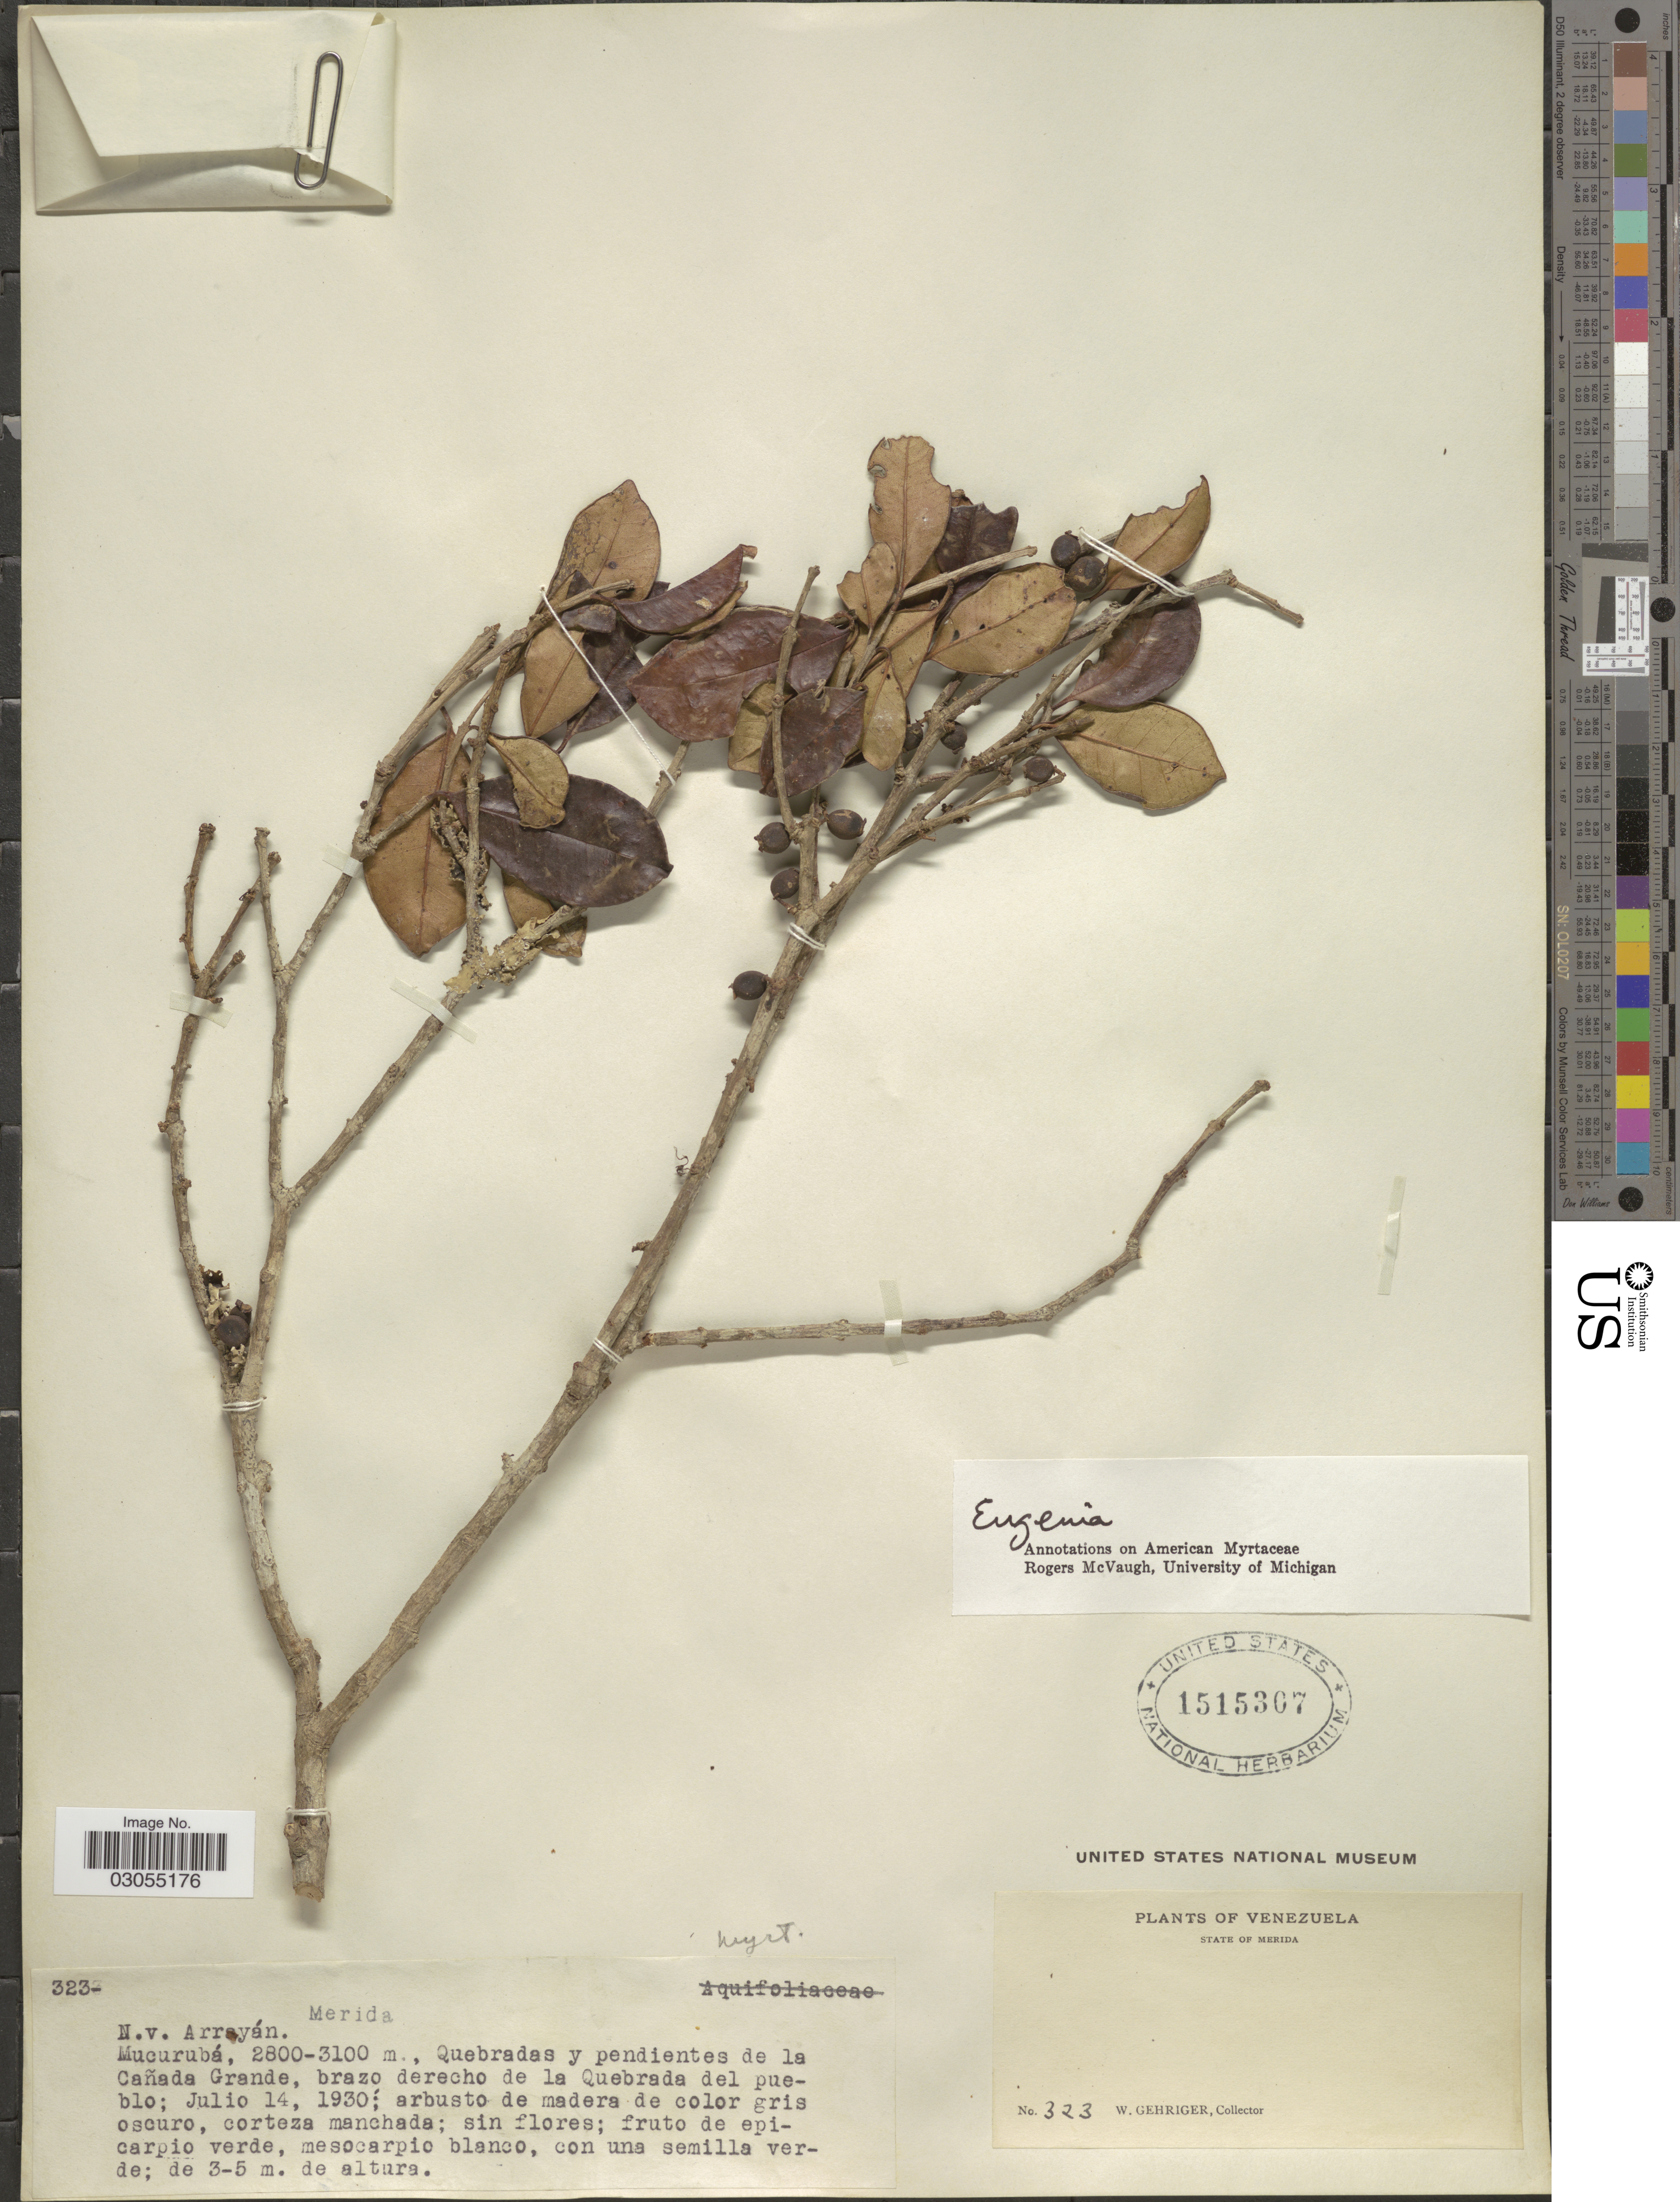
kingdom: Plantae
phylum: Tracheophyta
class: Magnoliopsida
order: Myrtales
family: Myrtaceae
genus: Eugenia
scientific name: Eugenia sp.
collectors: W. Gehriger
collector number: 323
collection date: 1930-07-14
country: Venezuela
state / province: Mérida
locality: Mucurubá. Quebradas y pendientes de la Cañada Grande, brazo derecho de la Quebrada del pueblo.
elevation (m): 2800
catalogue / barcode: US 1515307